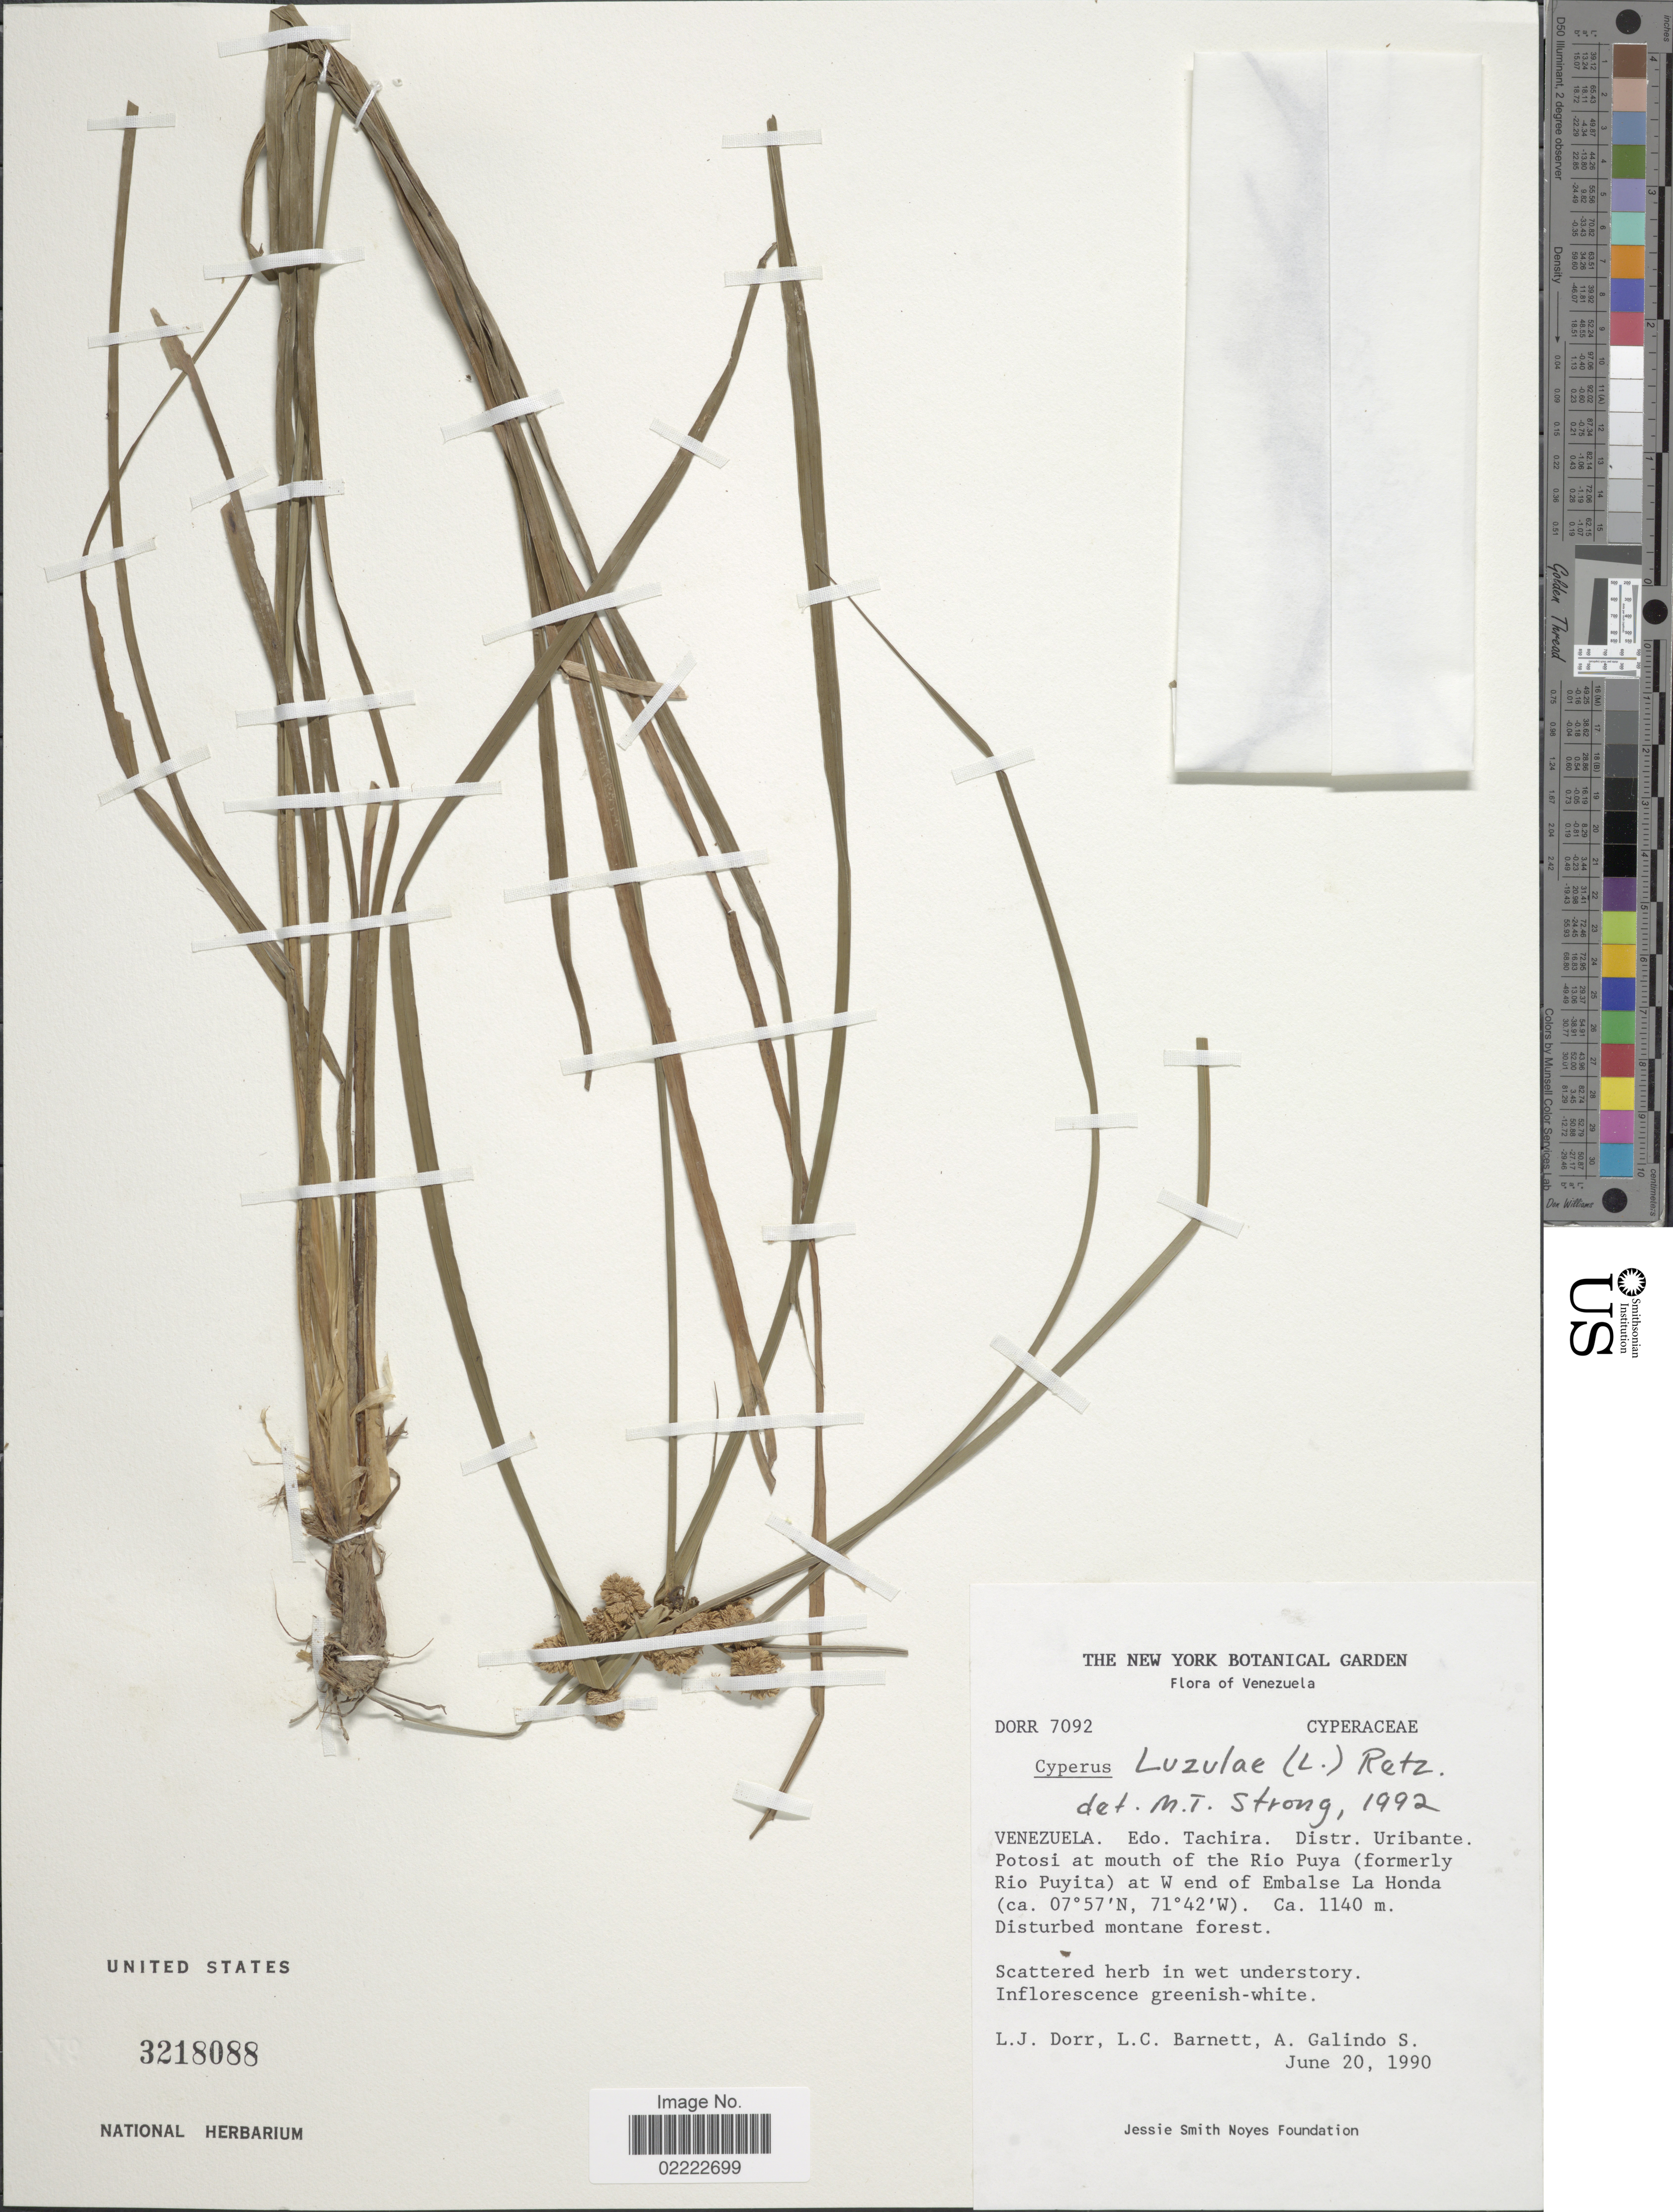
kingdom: Plantae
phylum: Tracheophyta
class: Liliopsida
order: Poales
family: Cyperaceae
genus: Cyperus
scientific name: Cyperus luzulae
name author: (L.) Rottb. ex Retz.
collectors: L. J. Dorr, L. C. Barnett & A. Galindo S.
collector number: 7092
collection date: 1990-06-20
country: Venezuela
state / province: Táchira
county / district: Uribante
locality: Potosi at mouth of the Rio Puya (formerly Rio Puyita) at W end of Embalse La Honda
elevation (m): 1140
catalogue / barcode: US 3218088